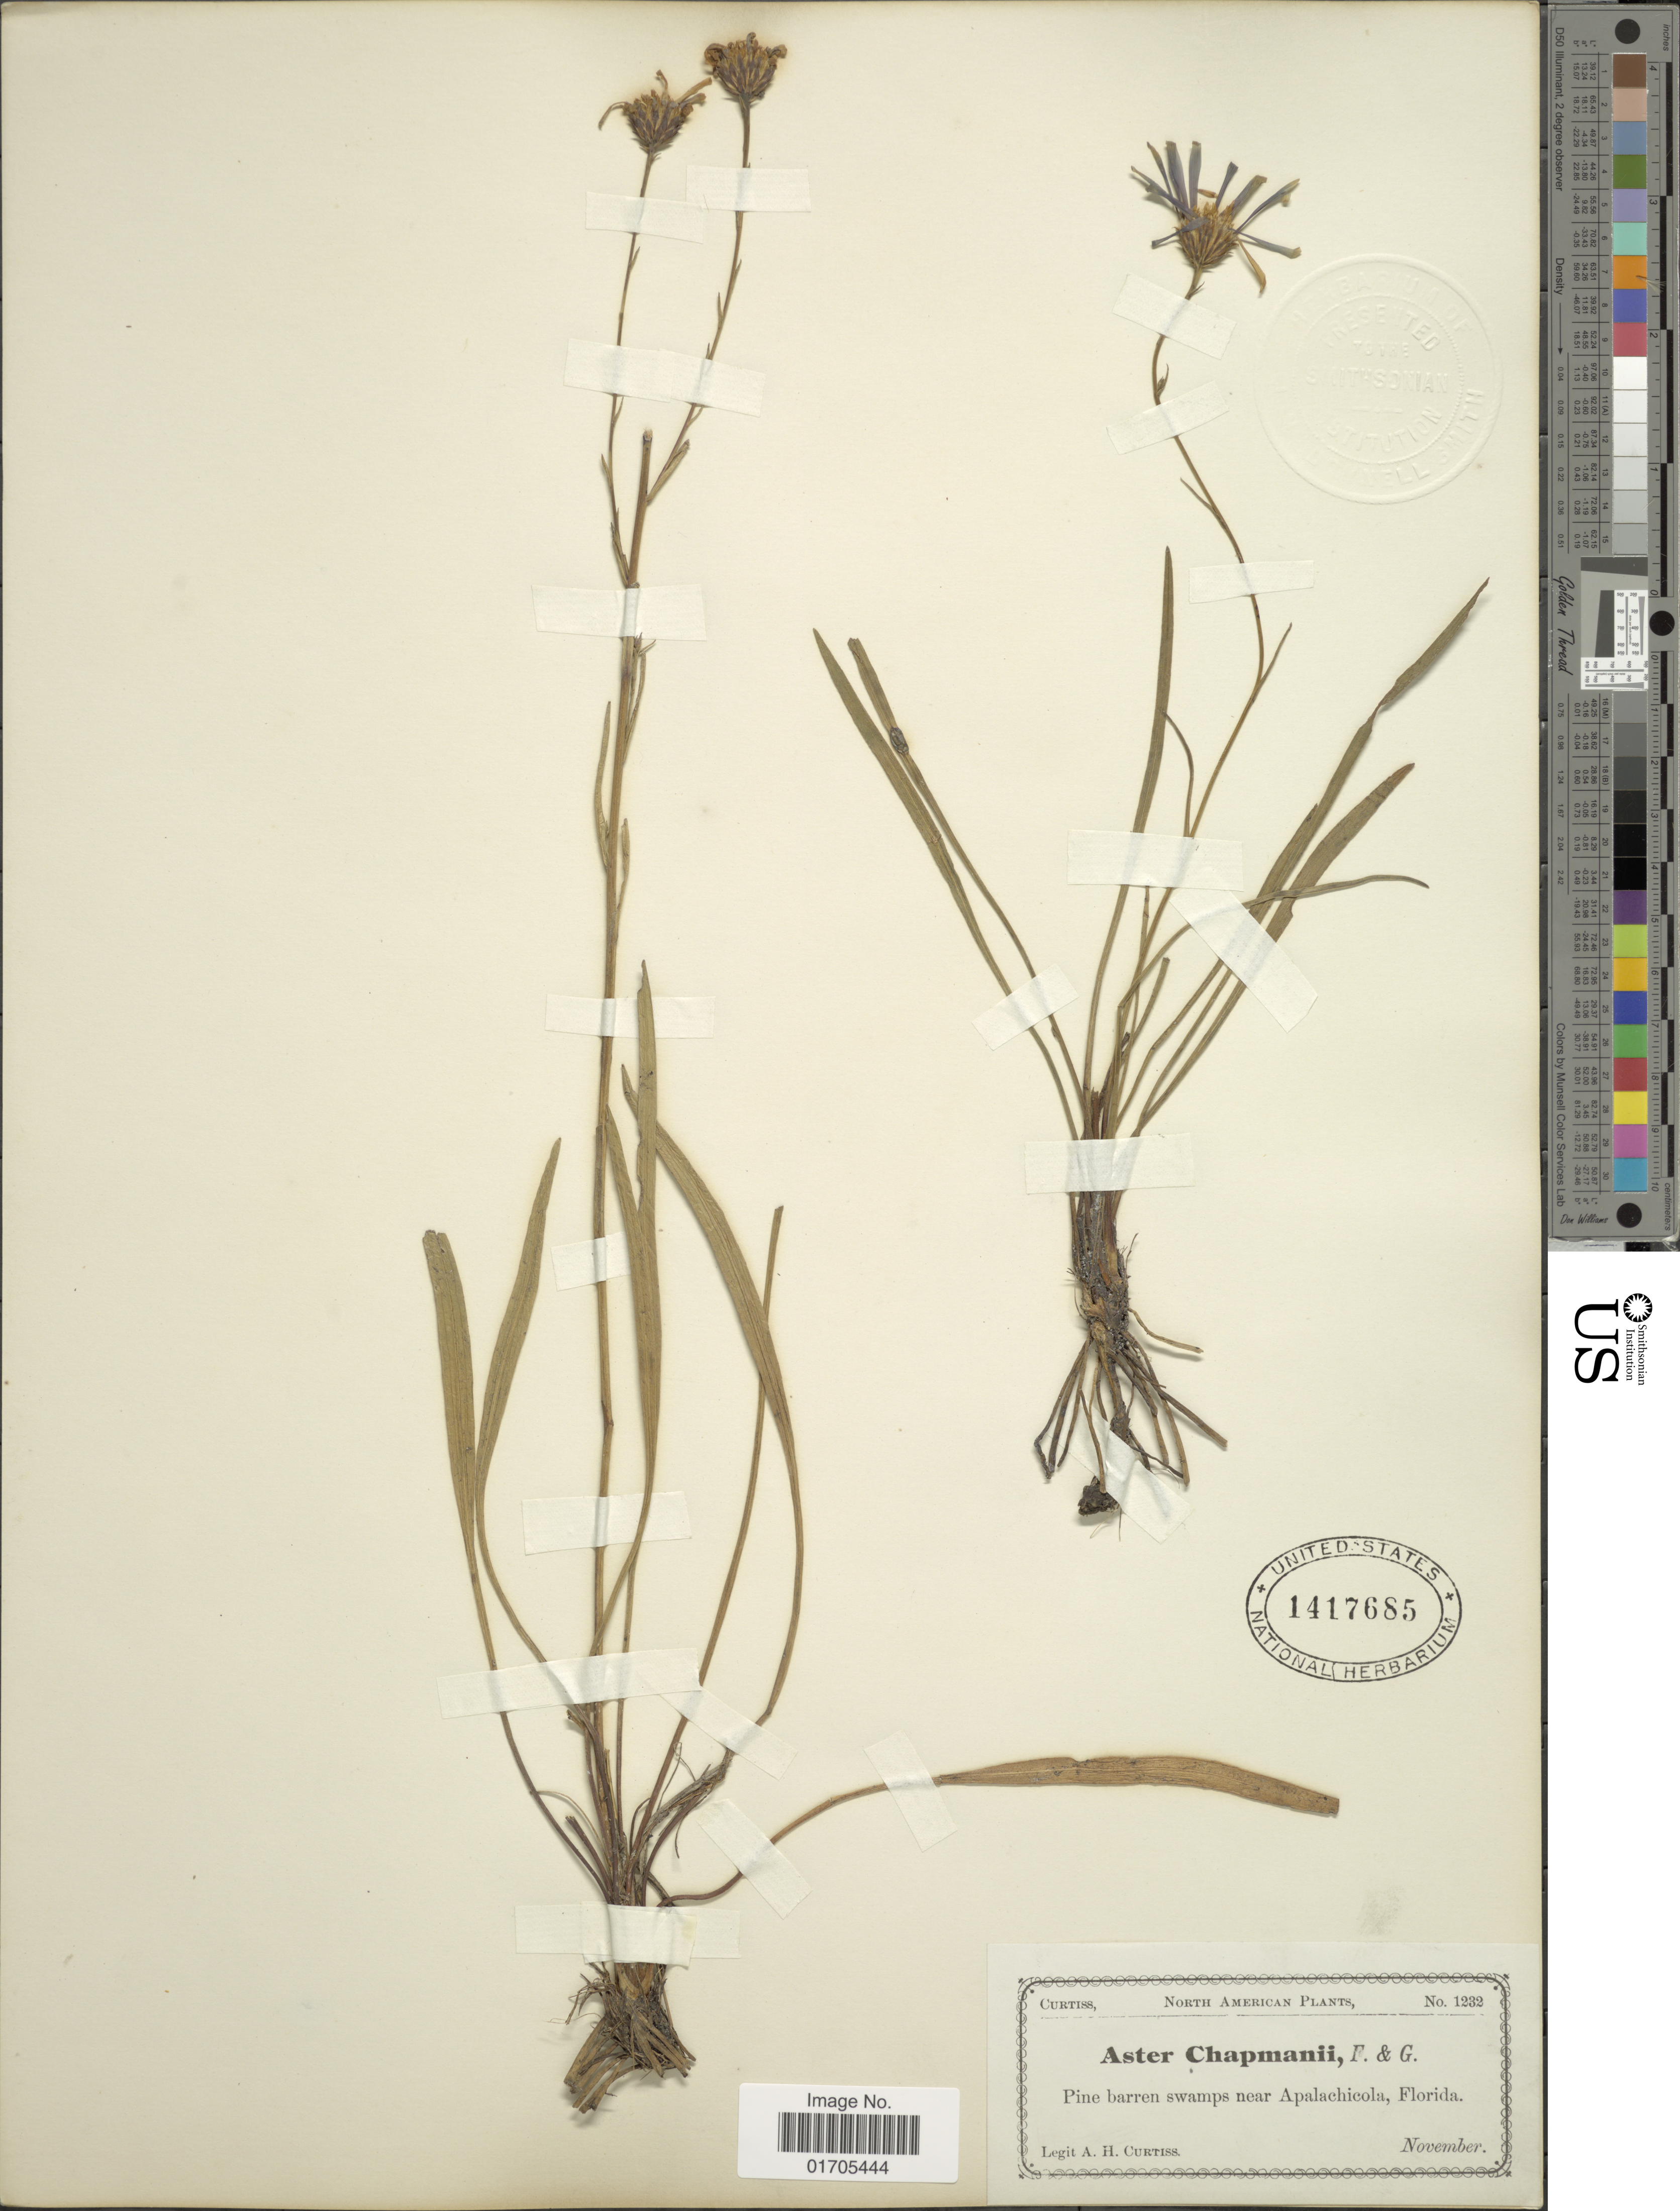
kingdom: Plantae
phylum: Tracheophyta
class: Magnoliopsida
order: Asterales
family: Asteraceae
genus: Eurybia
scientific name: Eurybia chapmanii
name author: (Torr. & A. Gray) G.L. Nesom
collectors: A. H. Curtiss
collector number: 1232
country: United States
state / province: Florida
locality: Pine barren swamps near Apalachicola, Florida.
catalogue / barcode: US 1417685